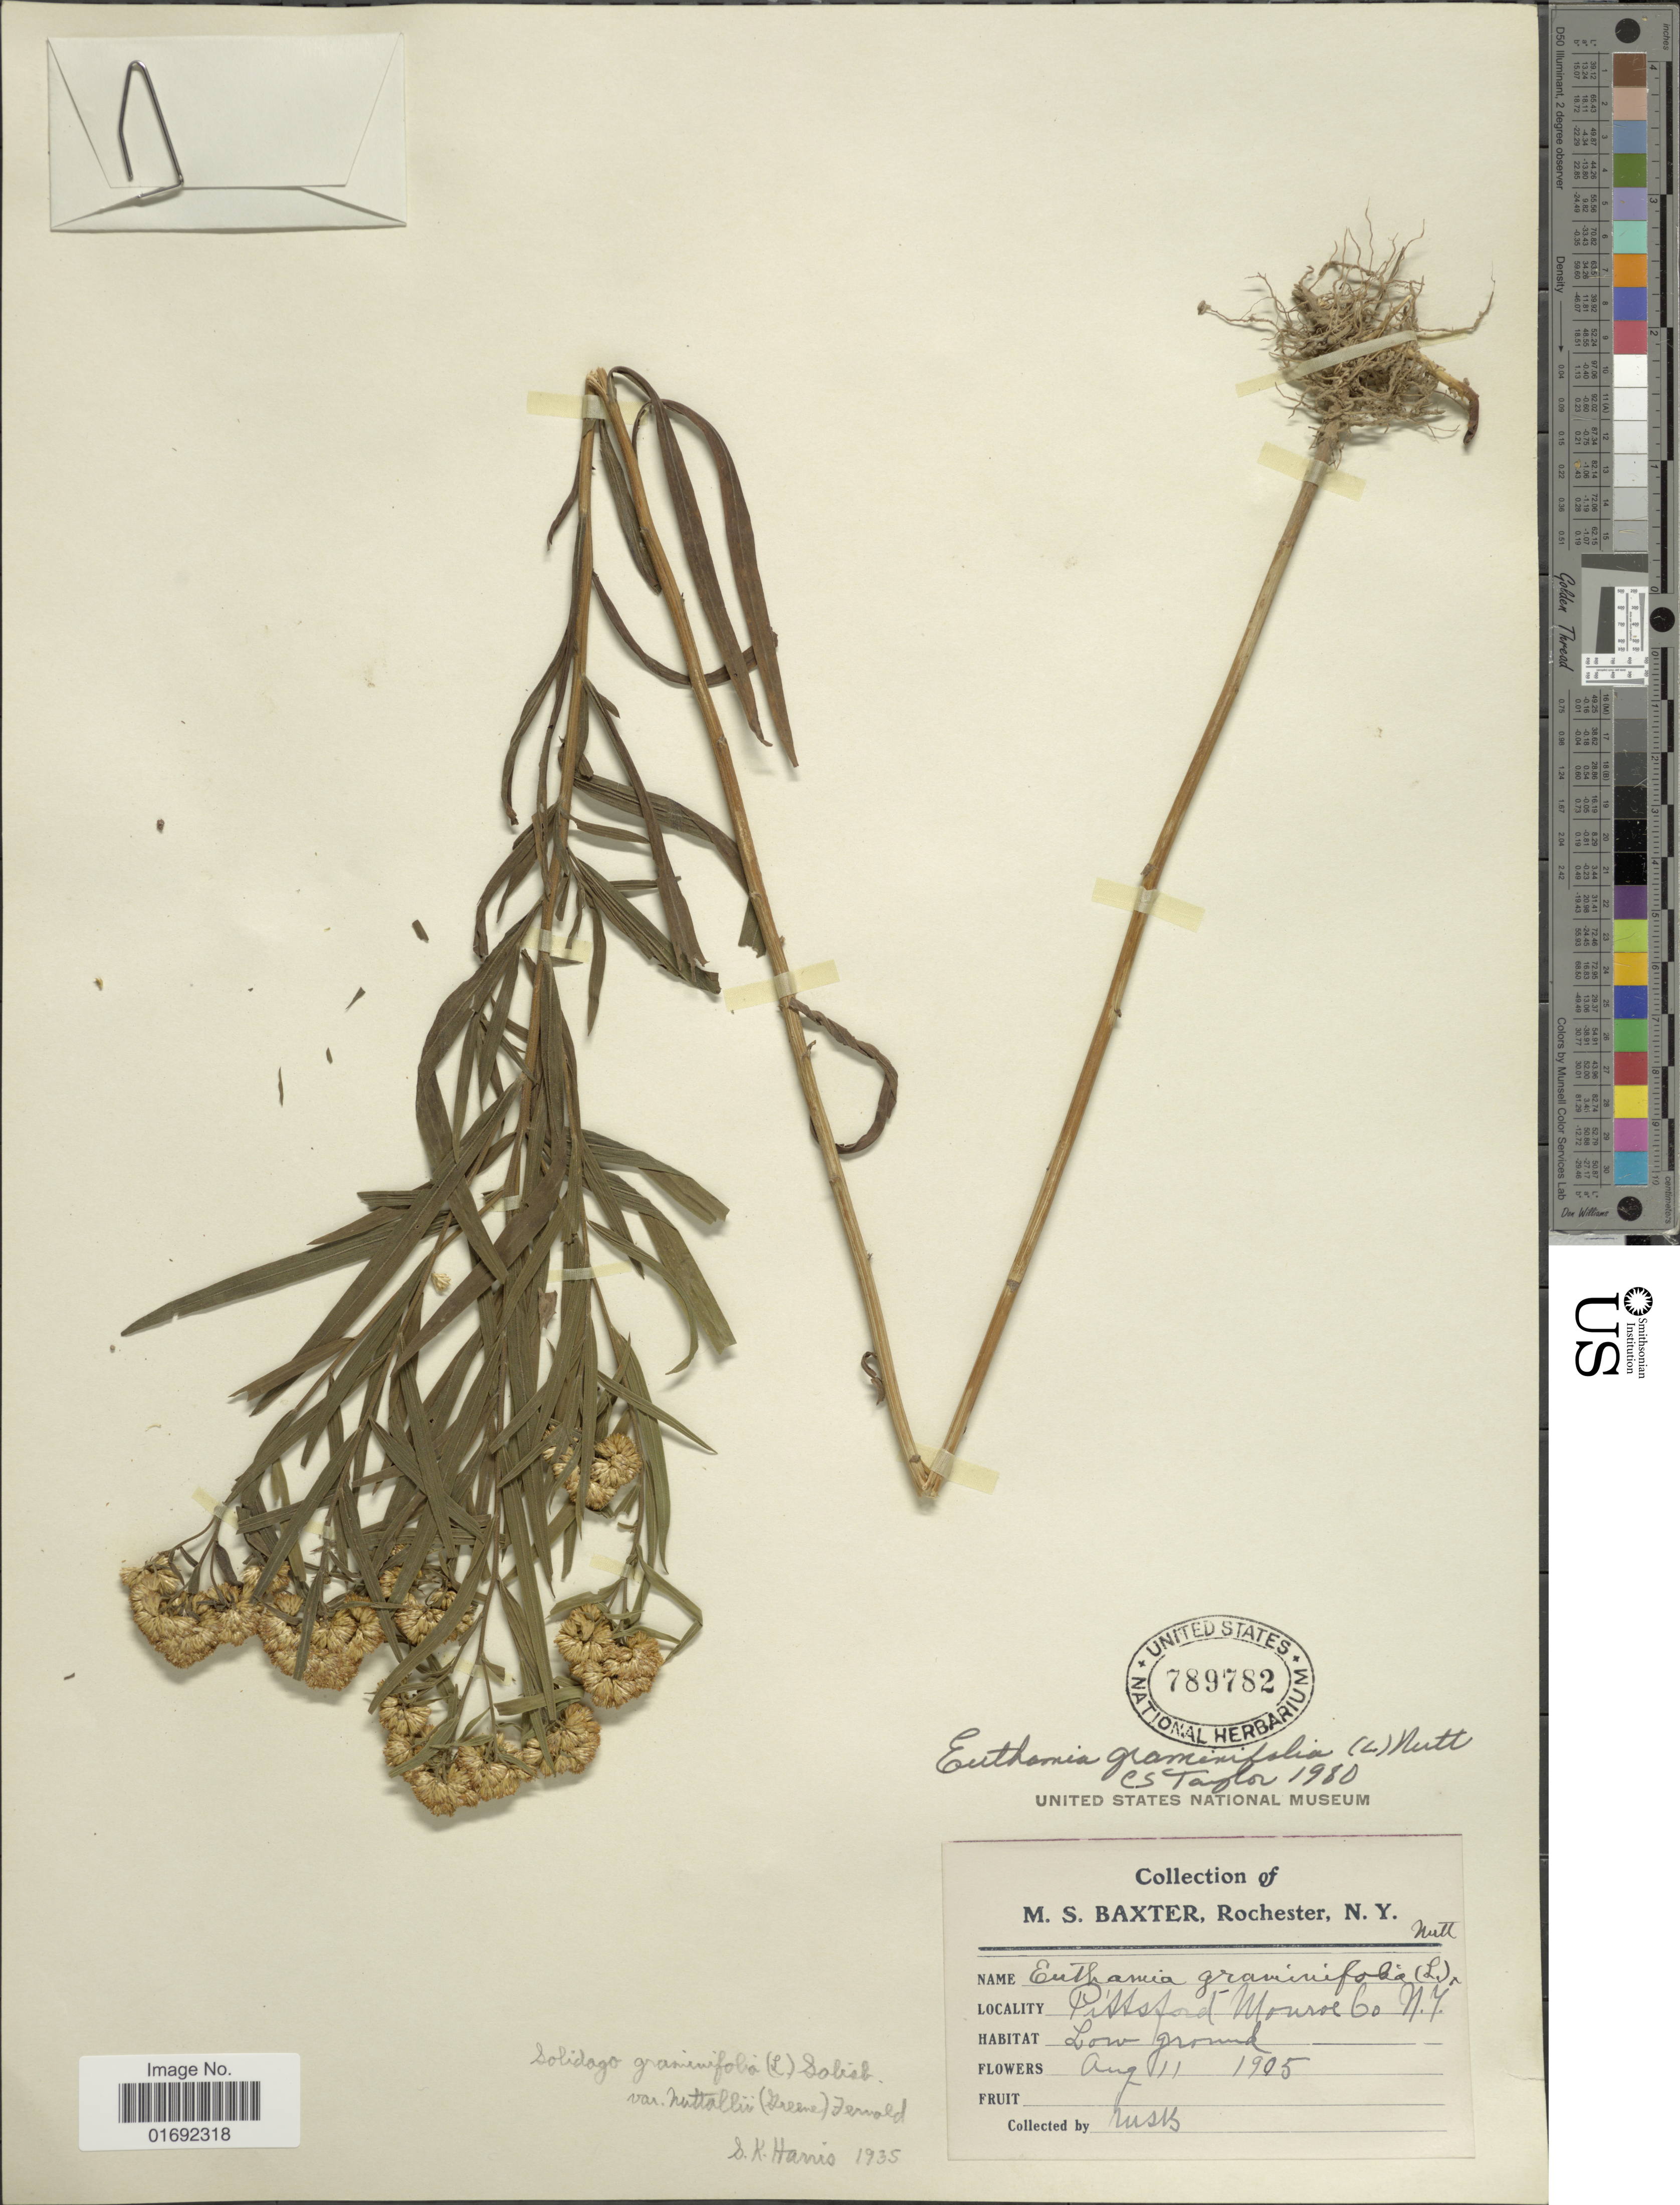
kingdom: Plantae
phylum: Tracheophyta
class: Magnoliopsida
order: Asterales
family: Asteraceae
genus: Euthamia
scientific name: Euthamia graminifolia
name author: (L.) Nutt.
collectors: M. Baxter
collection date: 1905-08-11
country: United States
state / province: New York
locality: Pittsford, Monroe Co., N. Y.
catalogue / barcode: US 789782